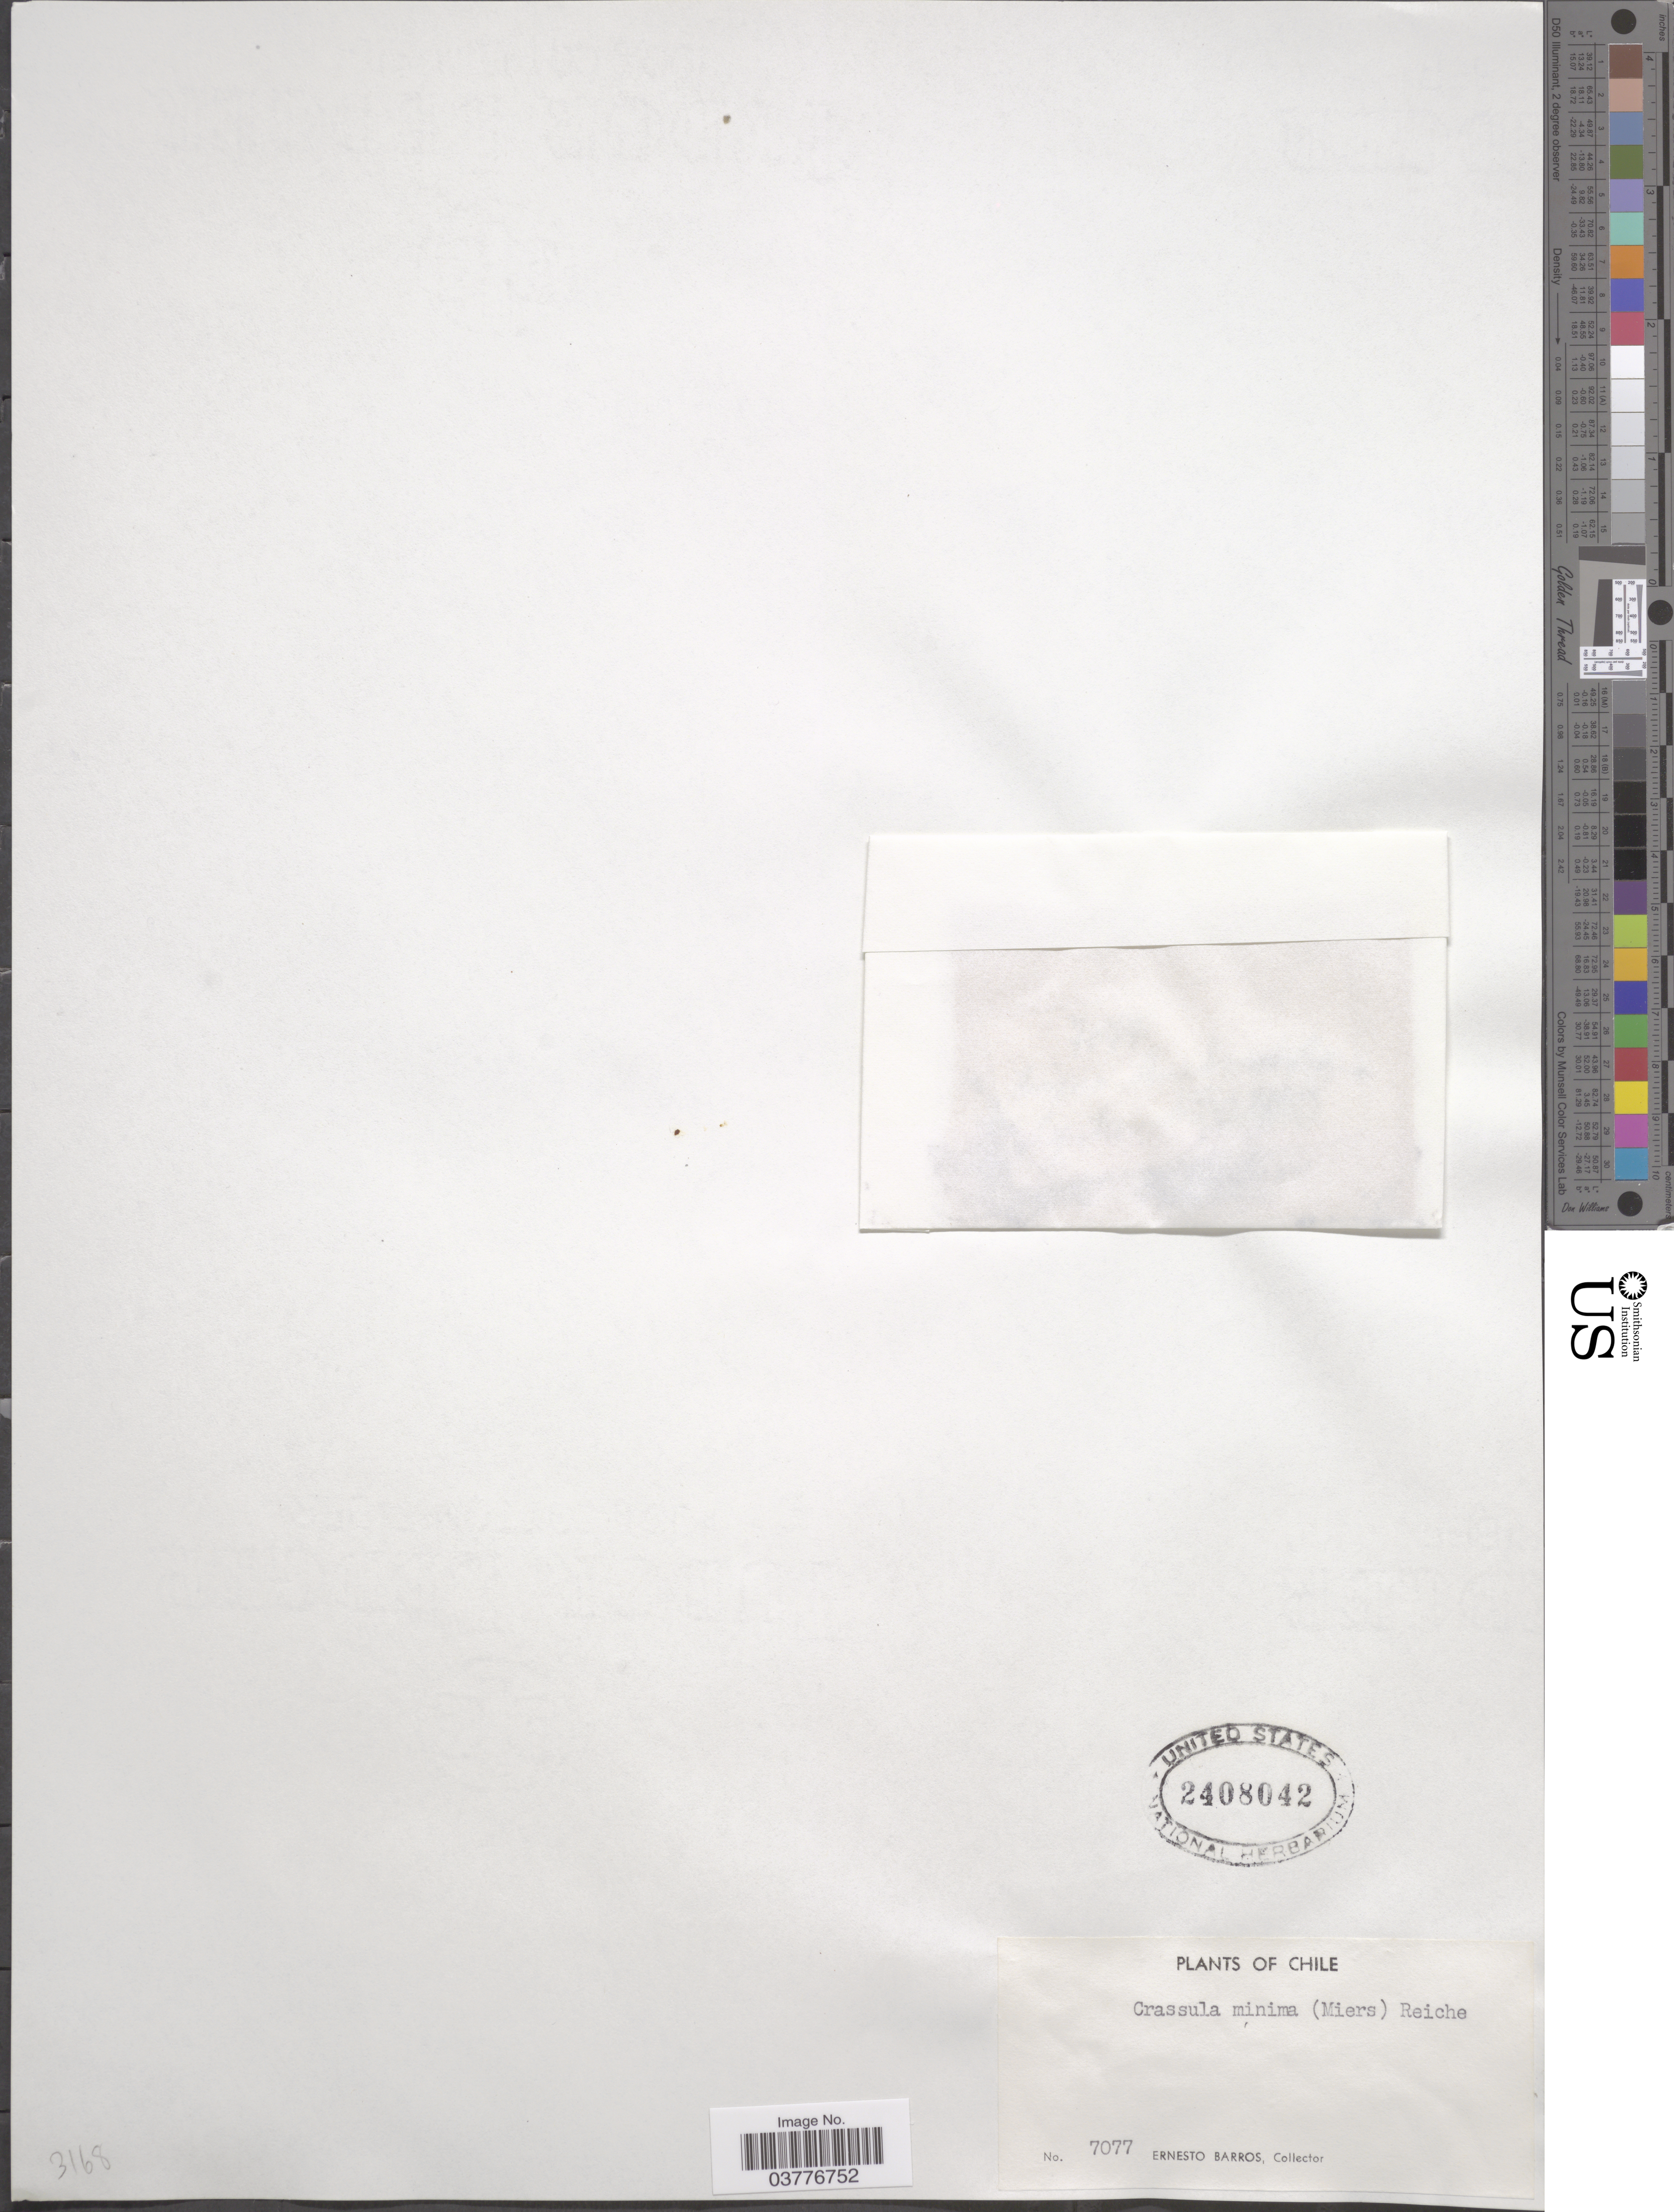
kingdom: Plantae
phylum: Tracheophyta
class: Magnoliopsida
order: Saxifragales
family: Crassulaceae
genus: Crassula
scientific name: Crassula connata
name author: (Ruiz & Pav.) A. Berger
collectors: E. Barros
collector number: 7077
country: Chile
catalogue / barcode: US 2408042